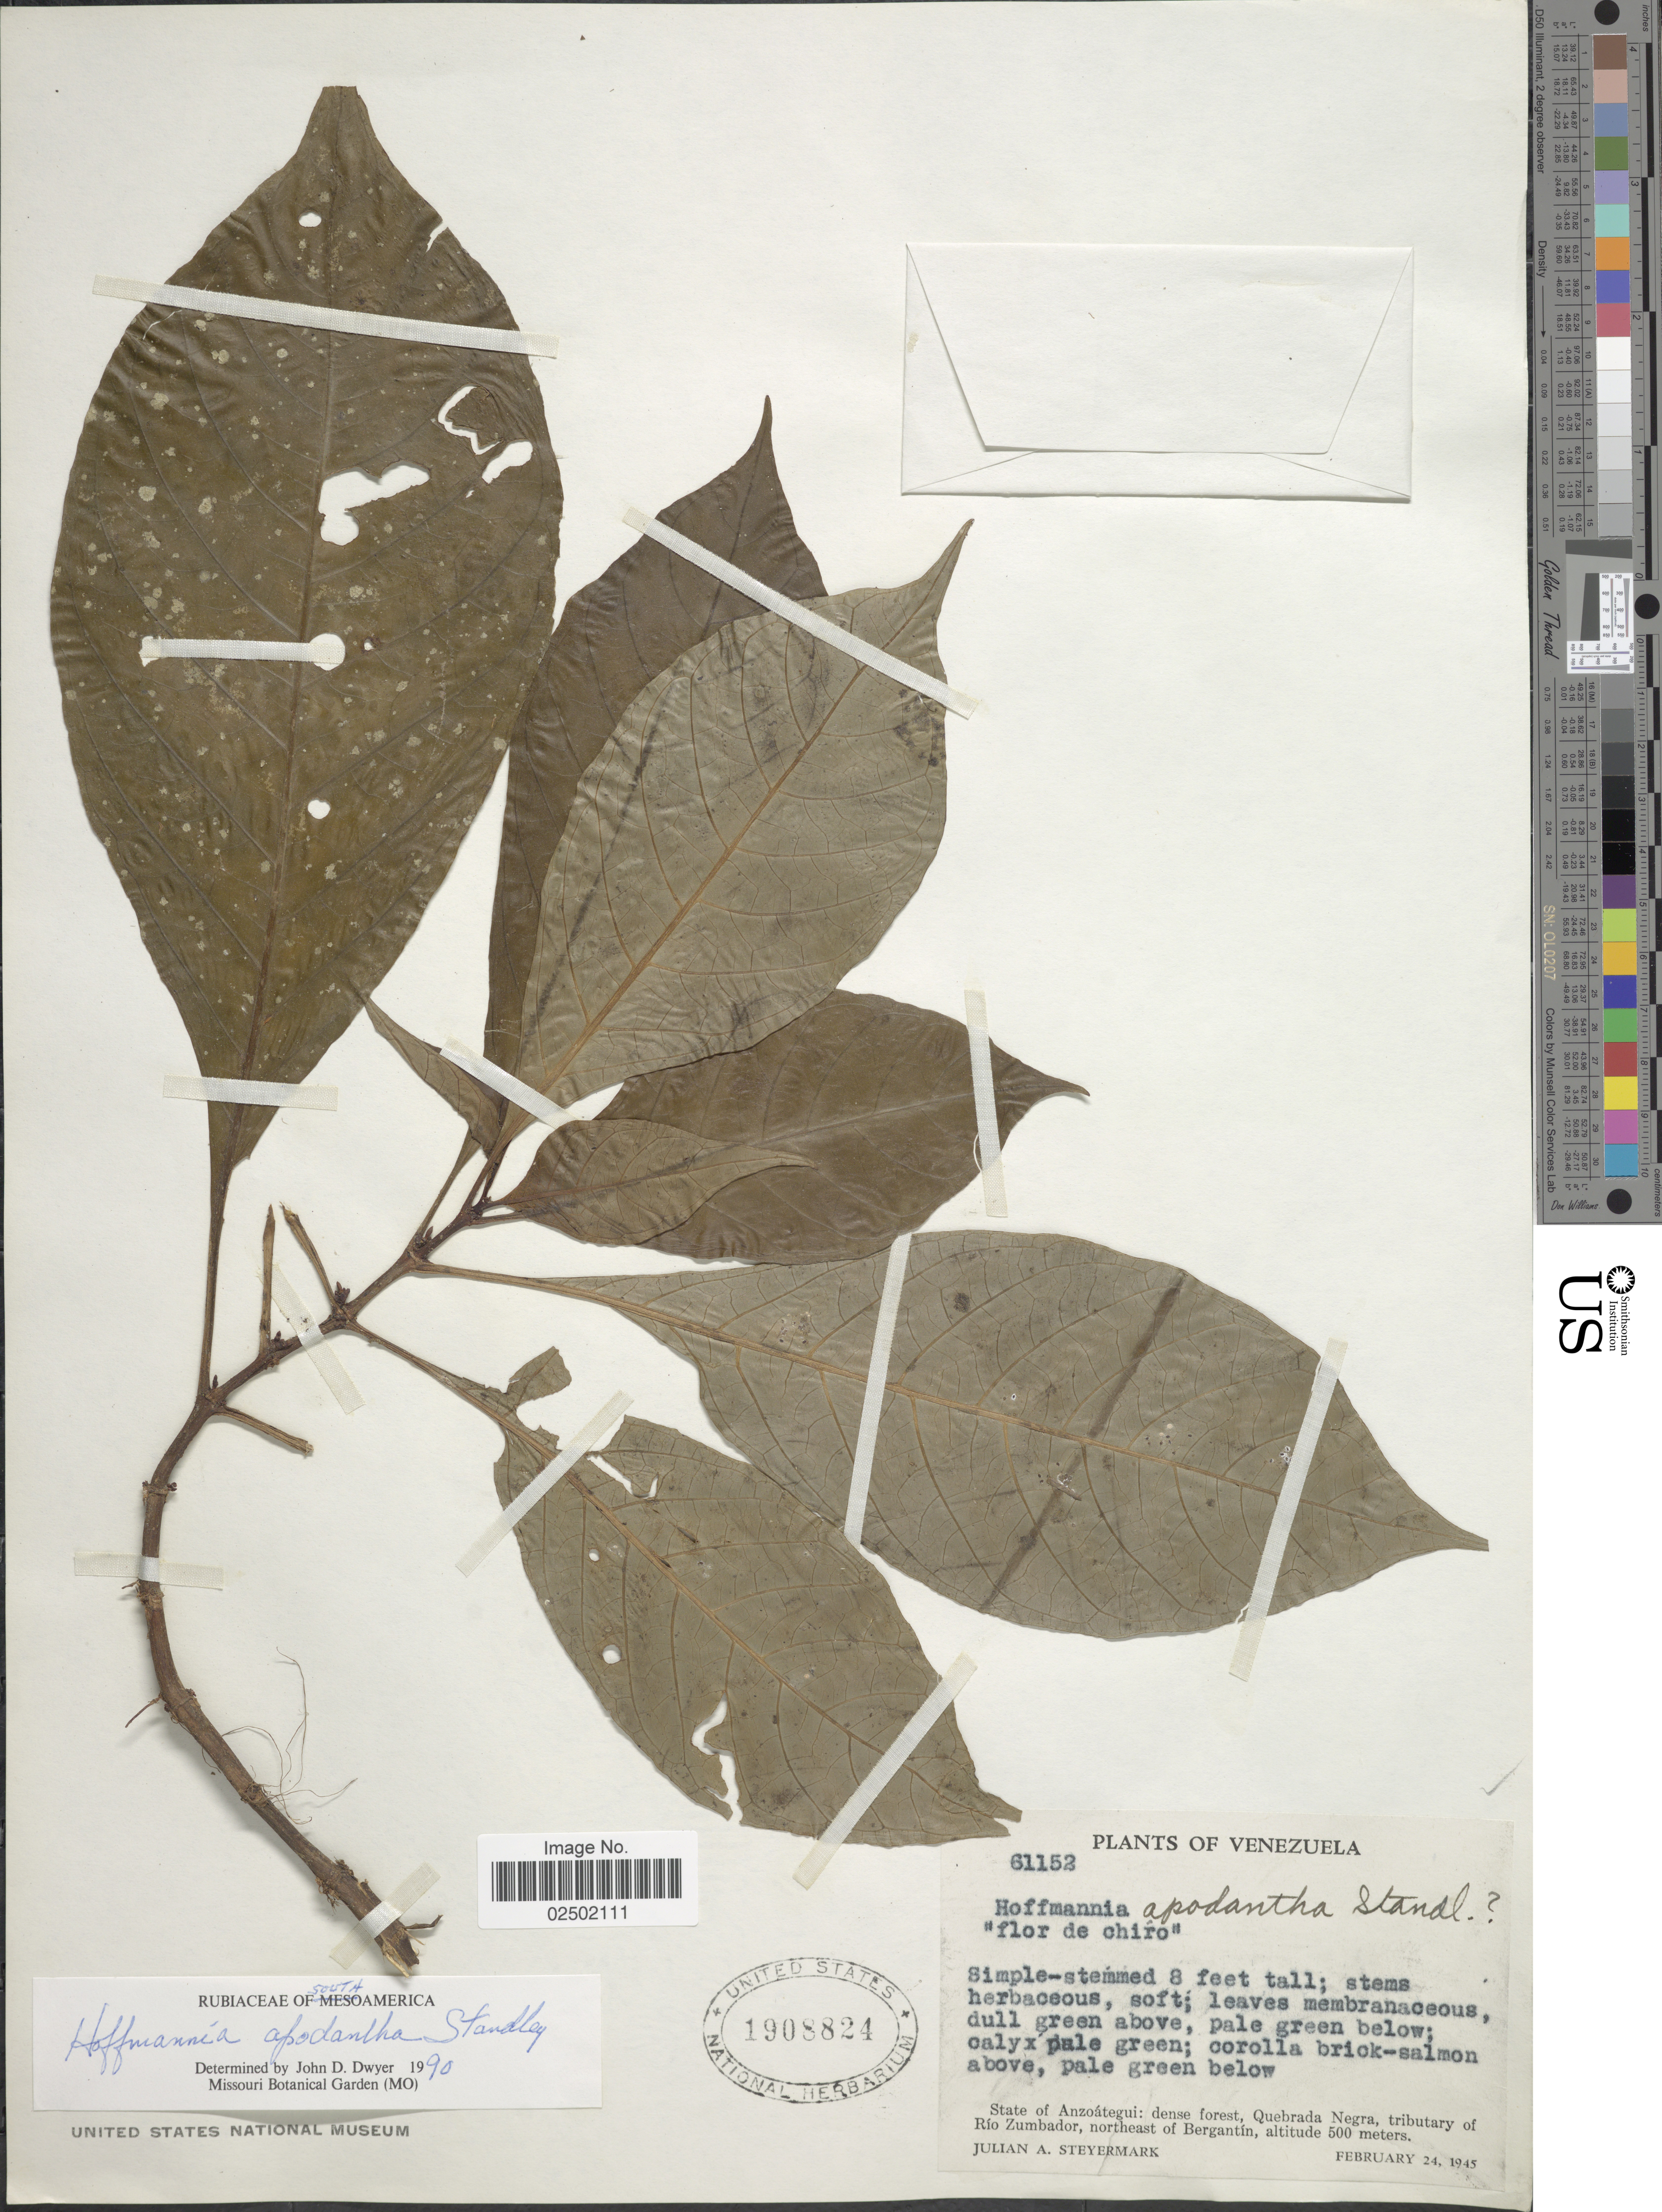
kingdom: Plantae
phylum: Tracheophyta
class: Magnoliopsida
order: Gentianales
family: Rubiaceae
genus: Hoffmannia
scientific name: Hoffmannia apodantha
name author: Standl.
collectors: J. Steyermark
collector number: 61152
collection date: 1945-02-24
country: Venezuela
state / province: Anzoategui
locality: State of Anzoategui: dense forest, Quebrada Negra, tributary of Rio Zumbador, northeast of Bergantin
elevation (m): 500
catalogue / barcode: US 1908824